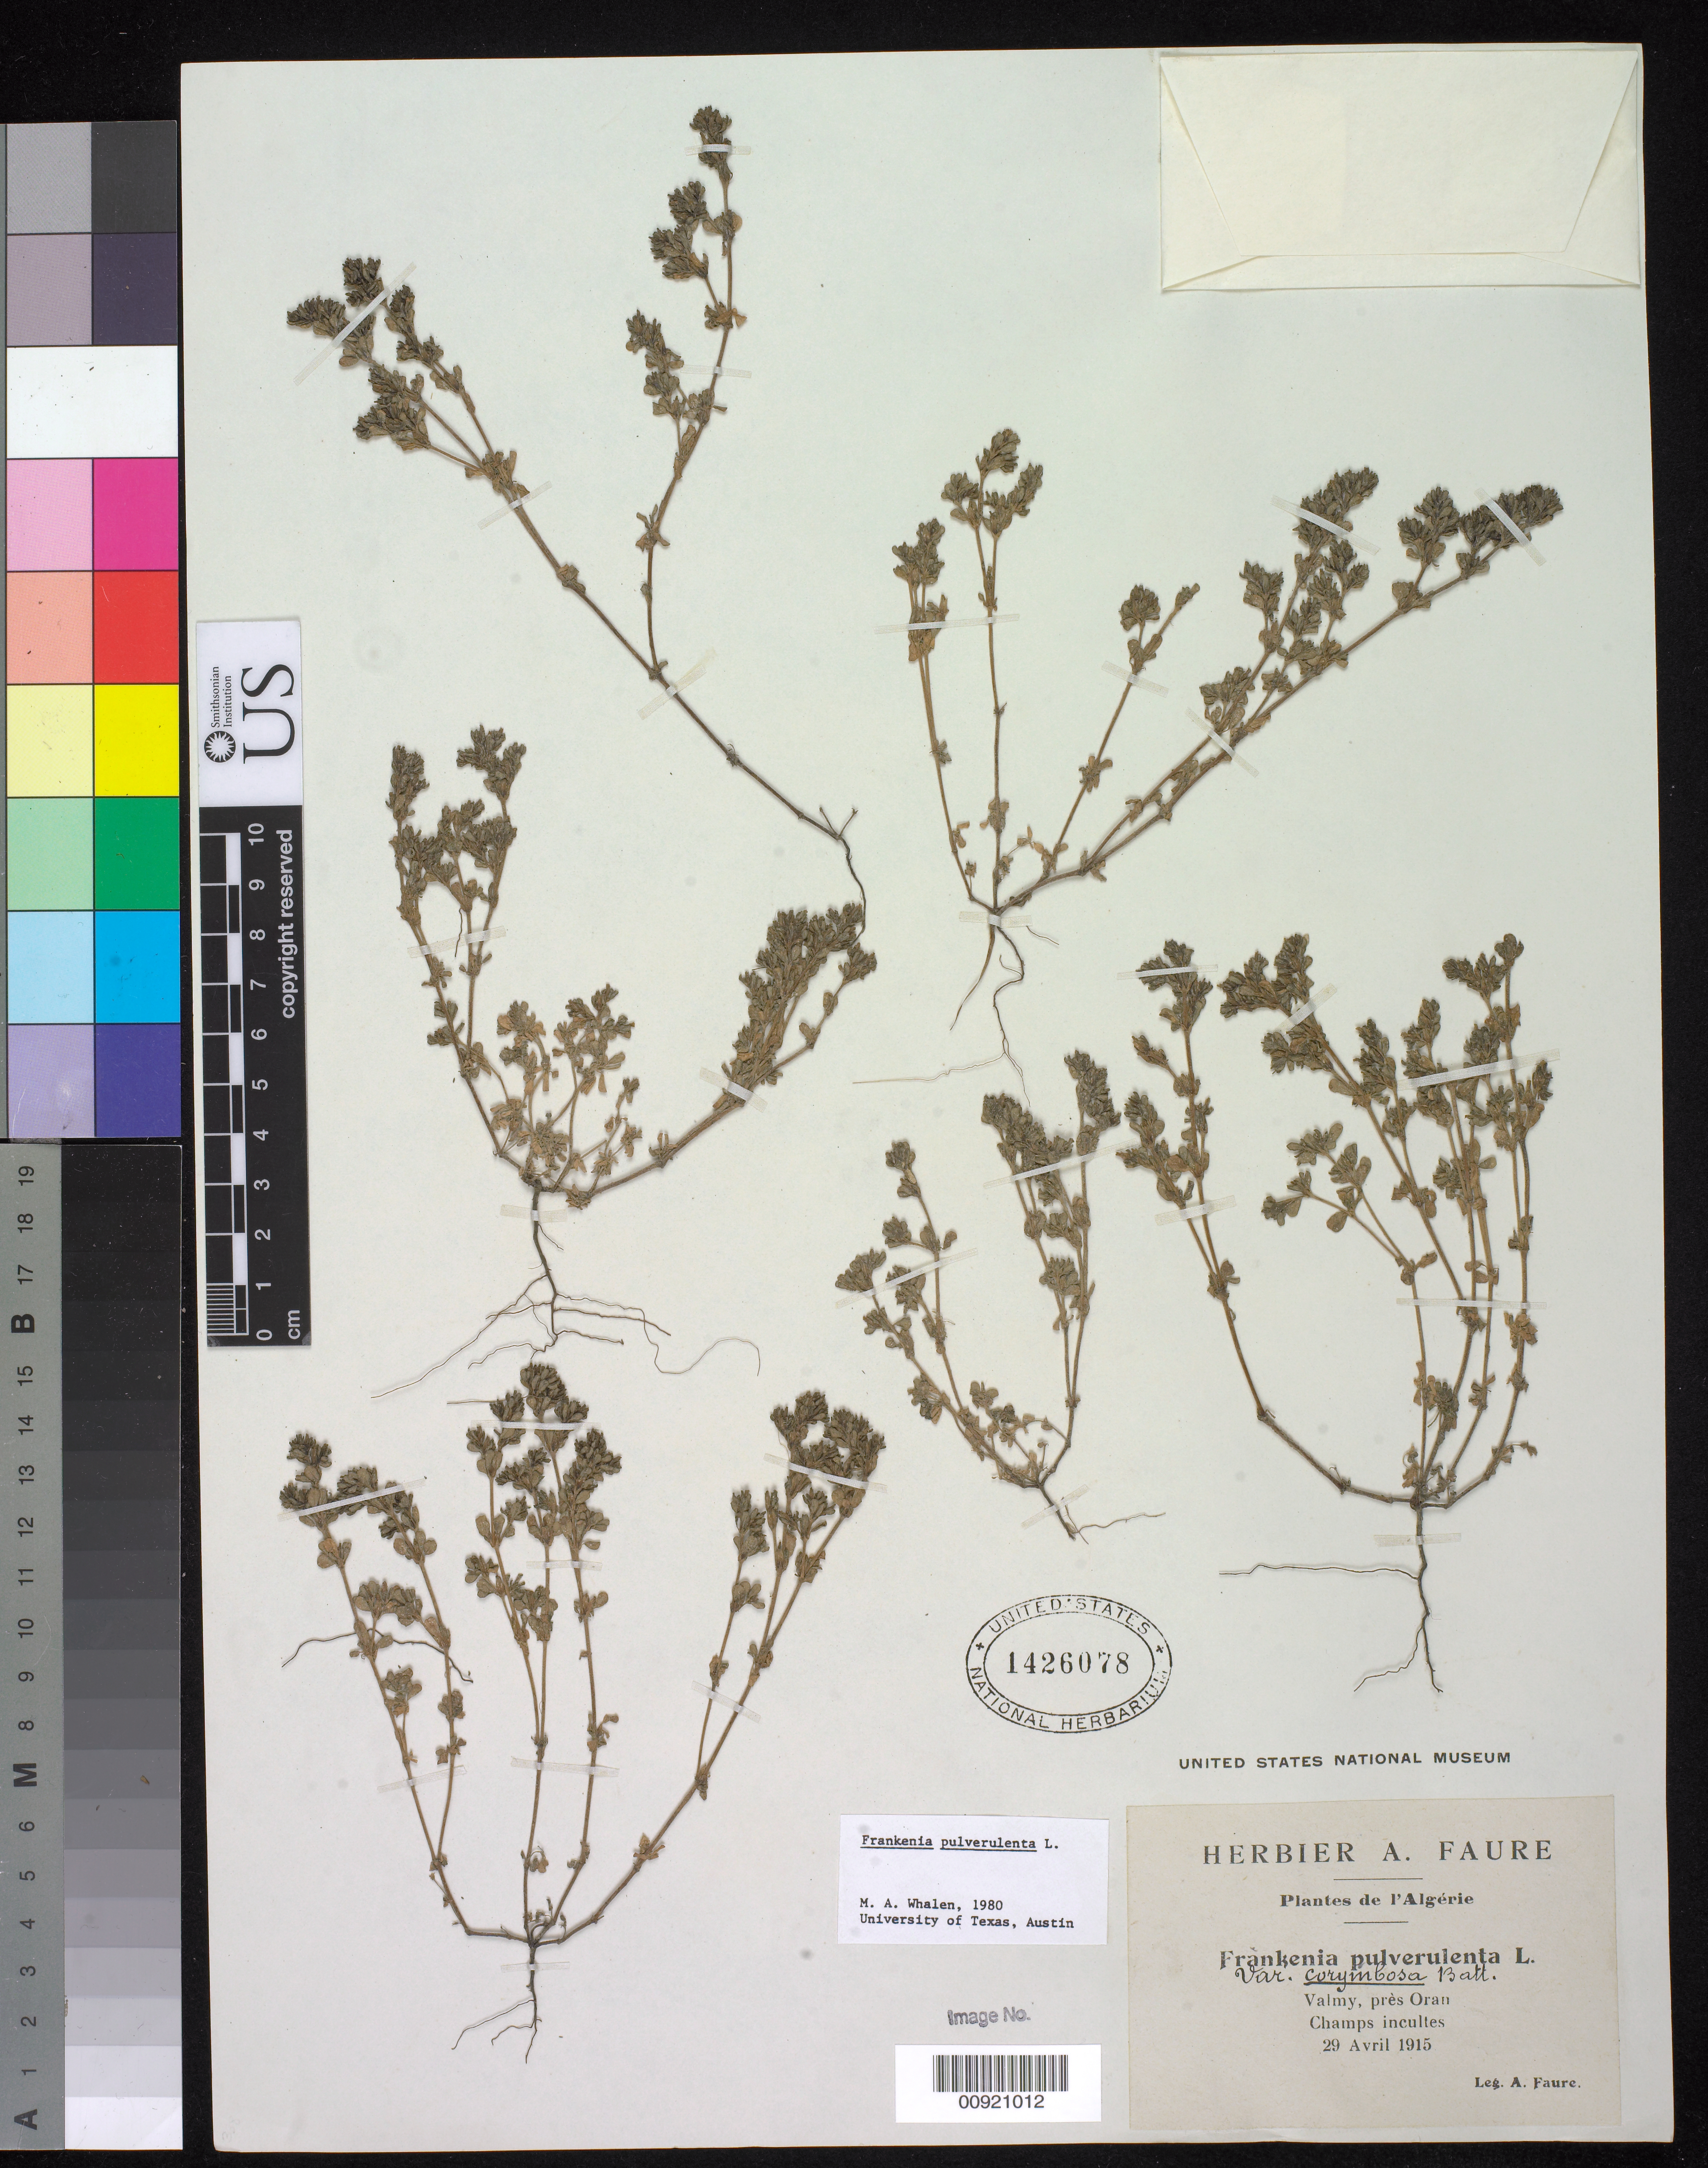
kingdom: Plantae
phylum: Tracheophyta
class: Magnoliopsida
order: Caryophyllales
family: Frankeniaceae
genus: Frankenia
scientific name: Frankenia pulverulenta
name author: L.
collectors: A. Faure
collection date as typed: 29 Apr 1915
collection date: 1915-04-29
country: Algeria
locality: Valmy, près Oran Champs incultes.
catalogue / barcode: US 1426078